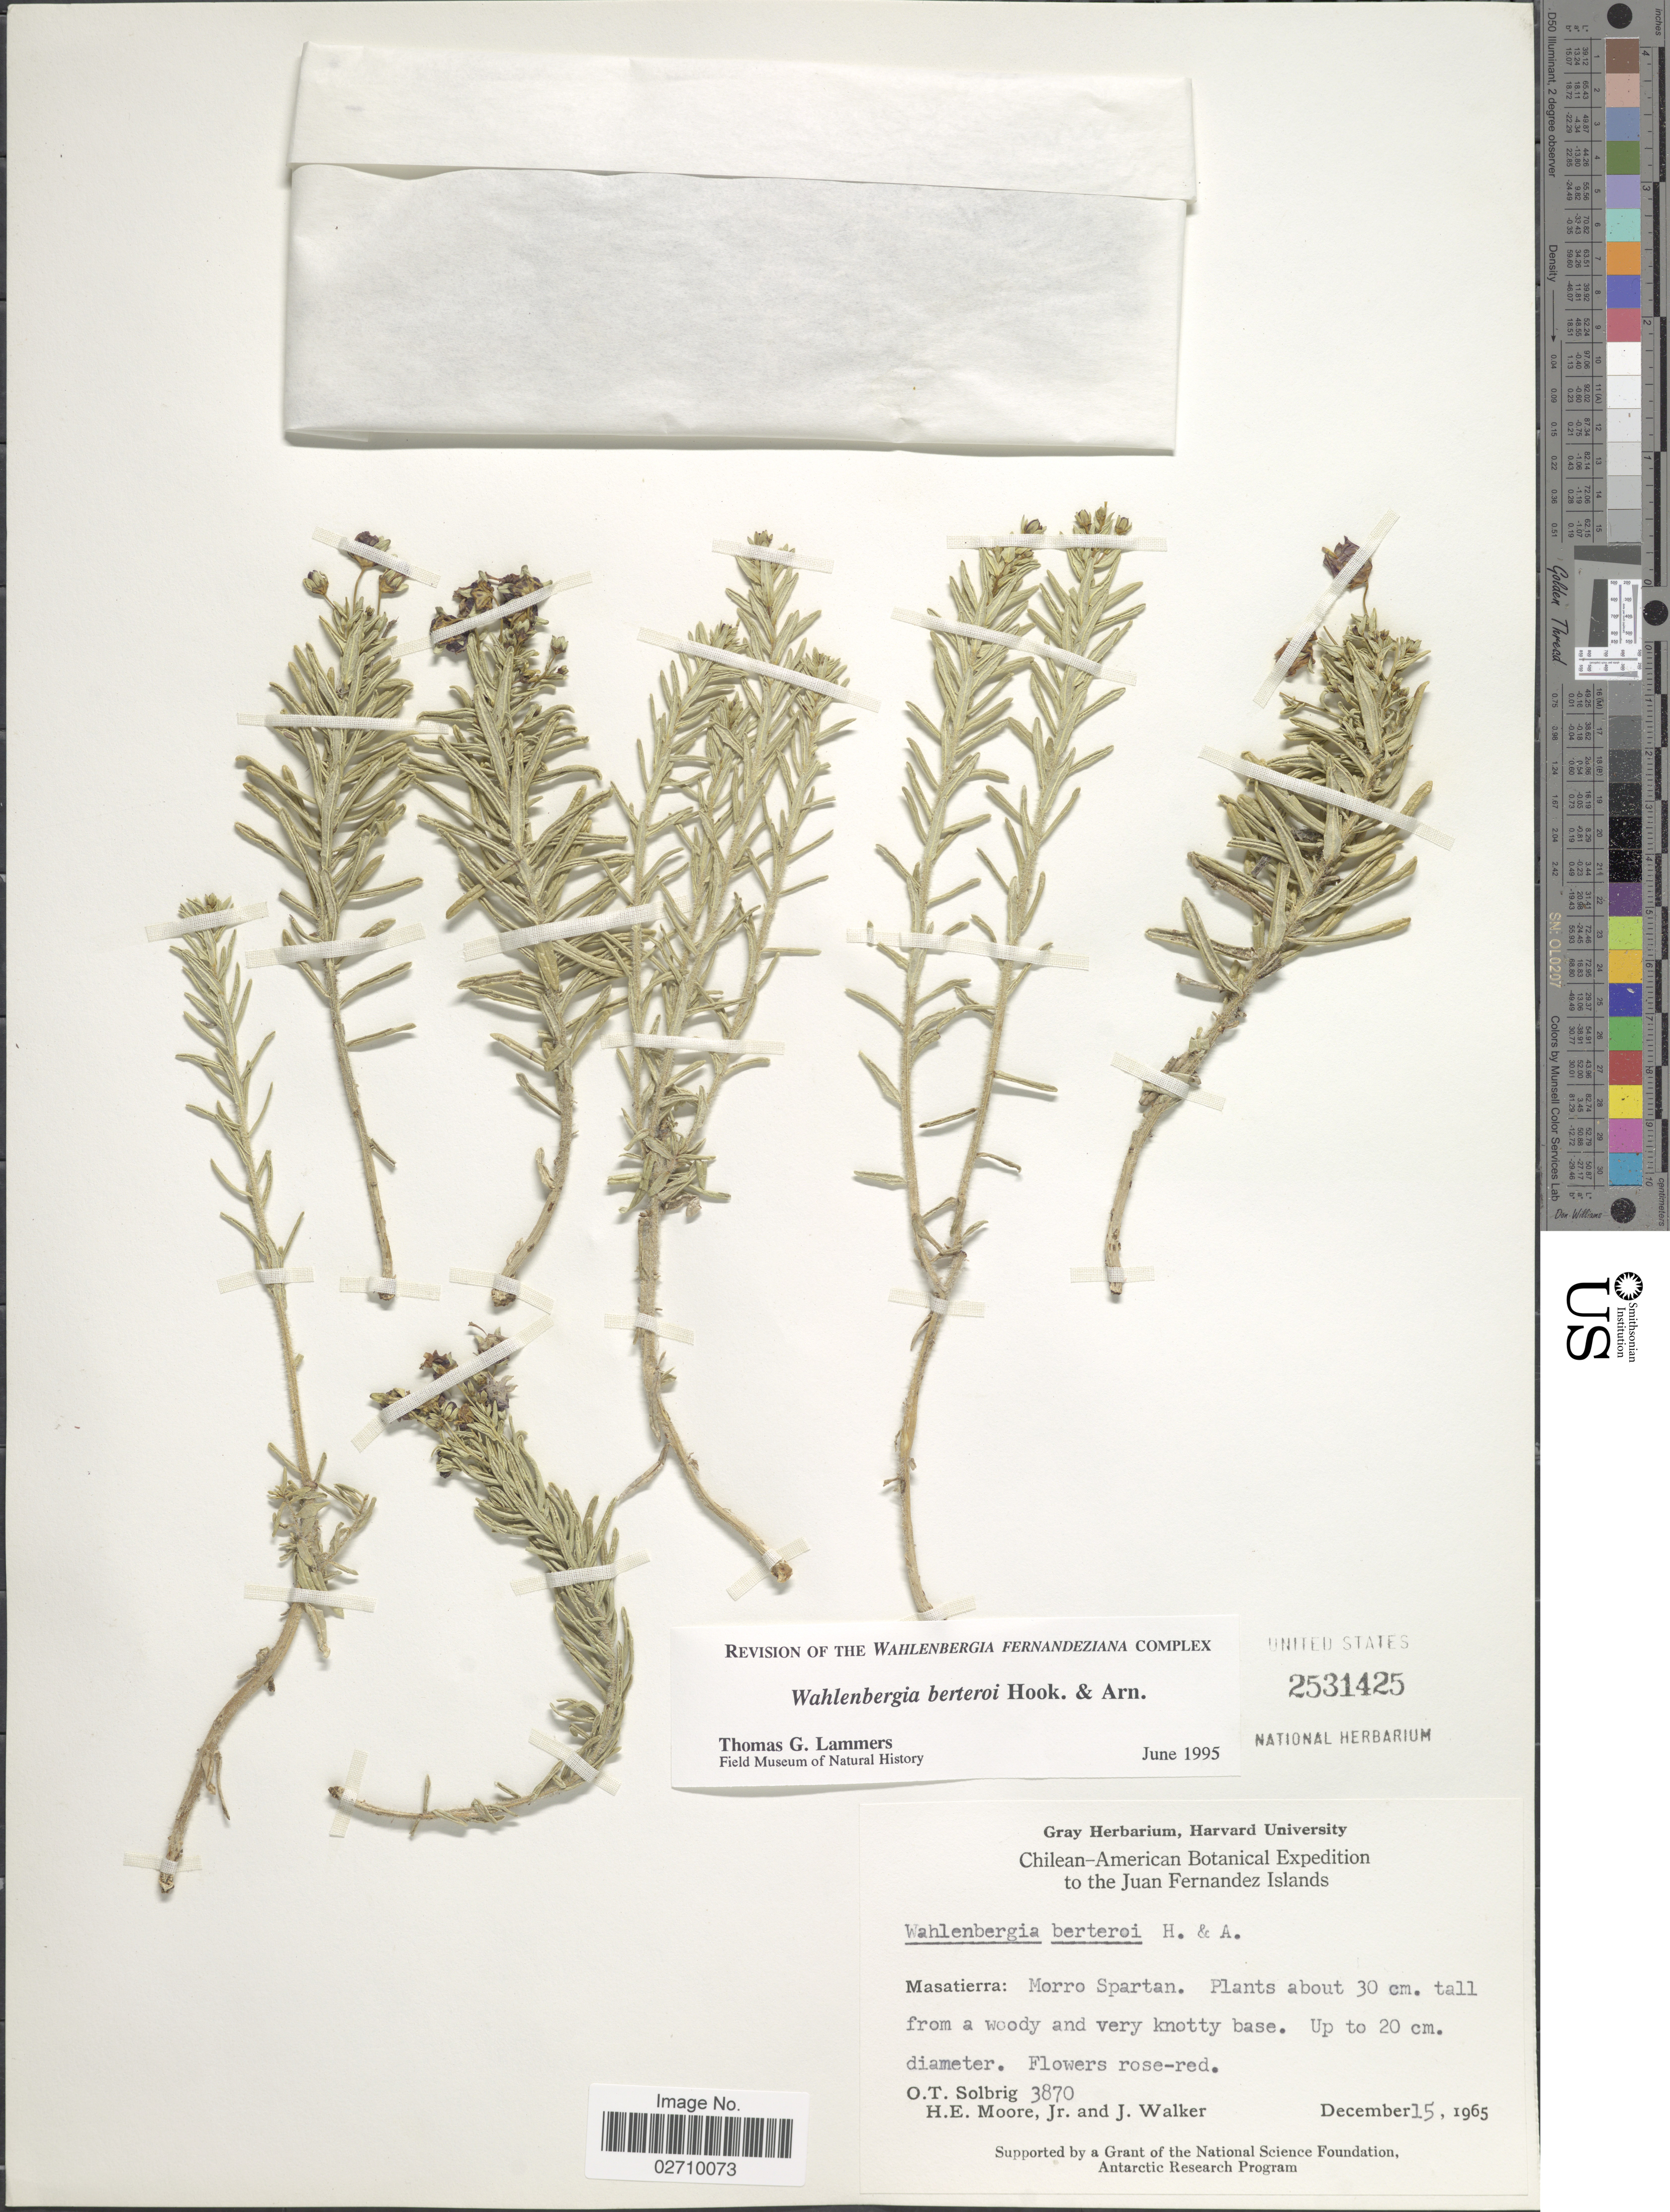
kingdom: Plantae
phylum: Tracheophyta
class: Magnoliopsida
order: Asterales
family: Campanulaceae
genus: Wahlenbergia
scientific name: Wahlenbergia berteroi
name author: Hook. & Arn.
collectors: O. T. Solbrig, H. Moore & J. Walker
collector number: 3870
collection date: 1965-12-15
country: Chile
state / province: Valparaíso (V)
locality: Chilean-American to Juan Fernandez Islands. Masatierra: Morro Spartan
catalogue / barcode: US 2531425